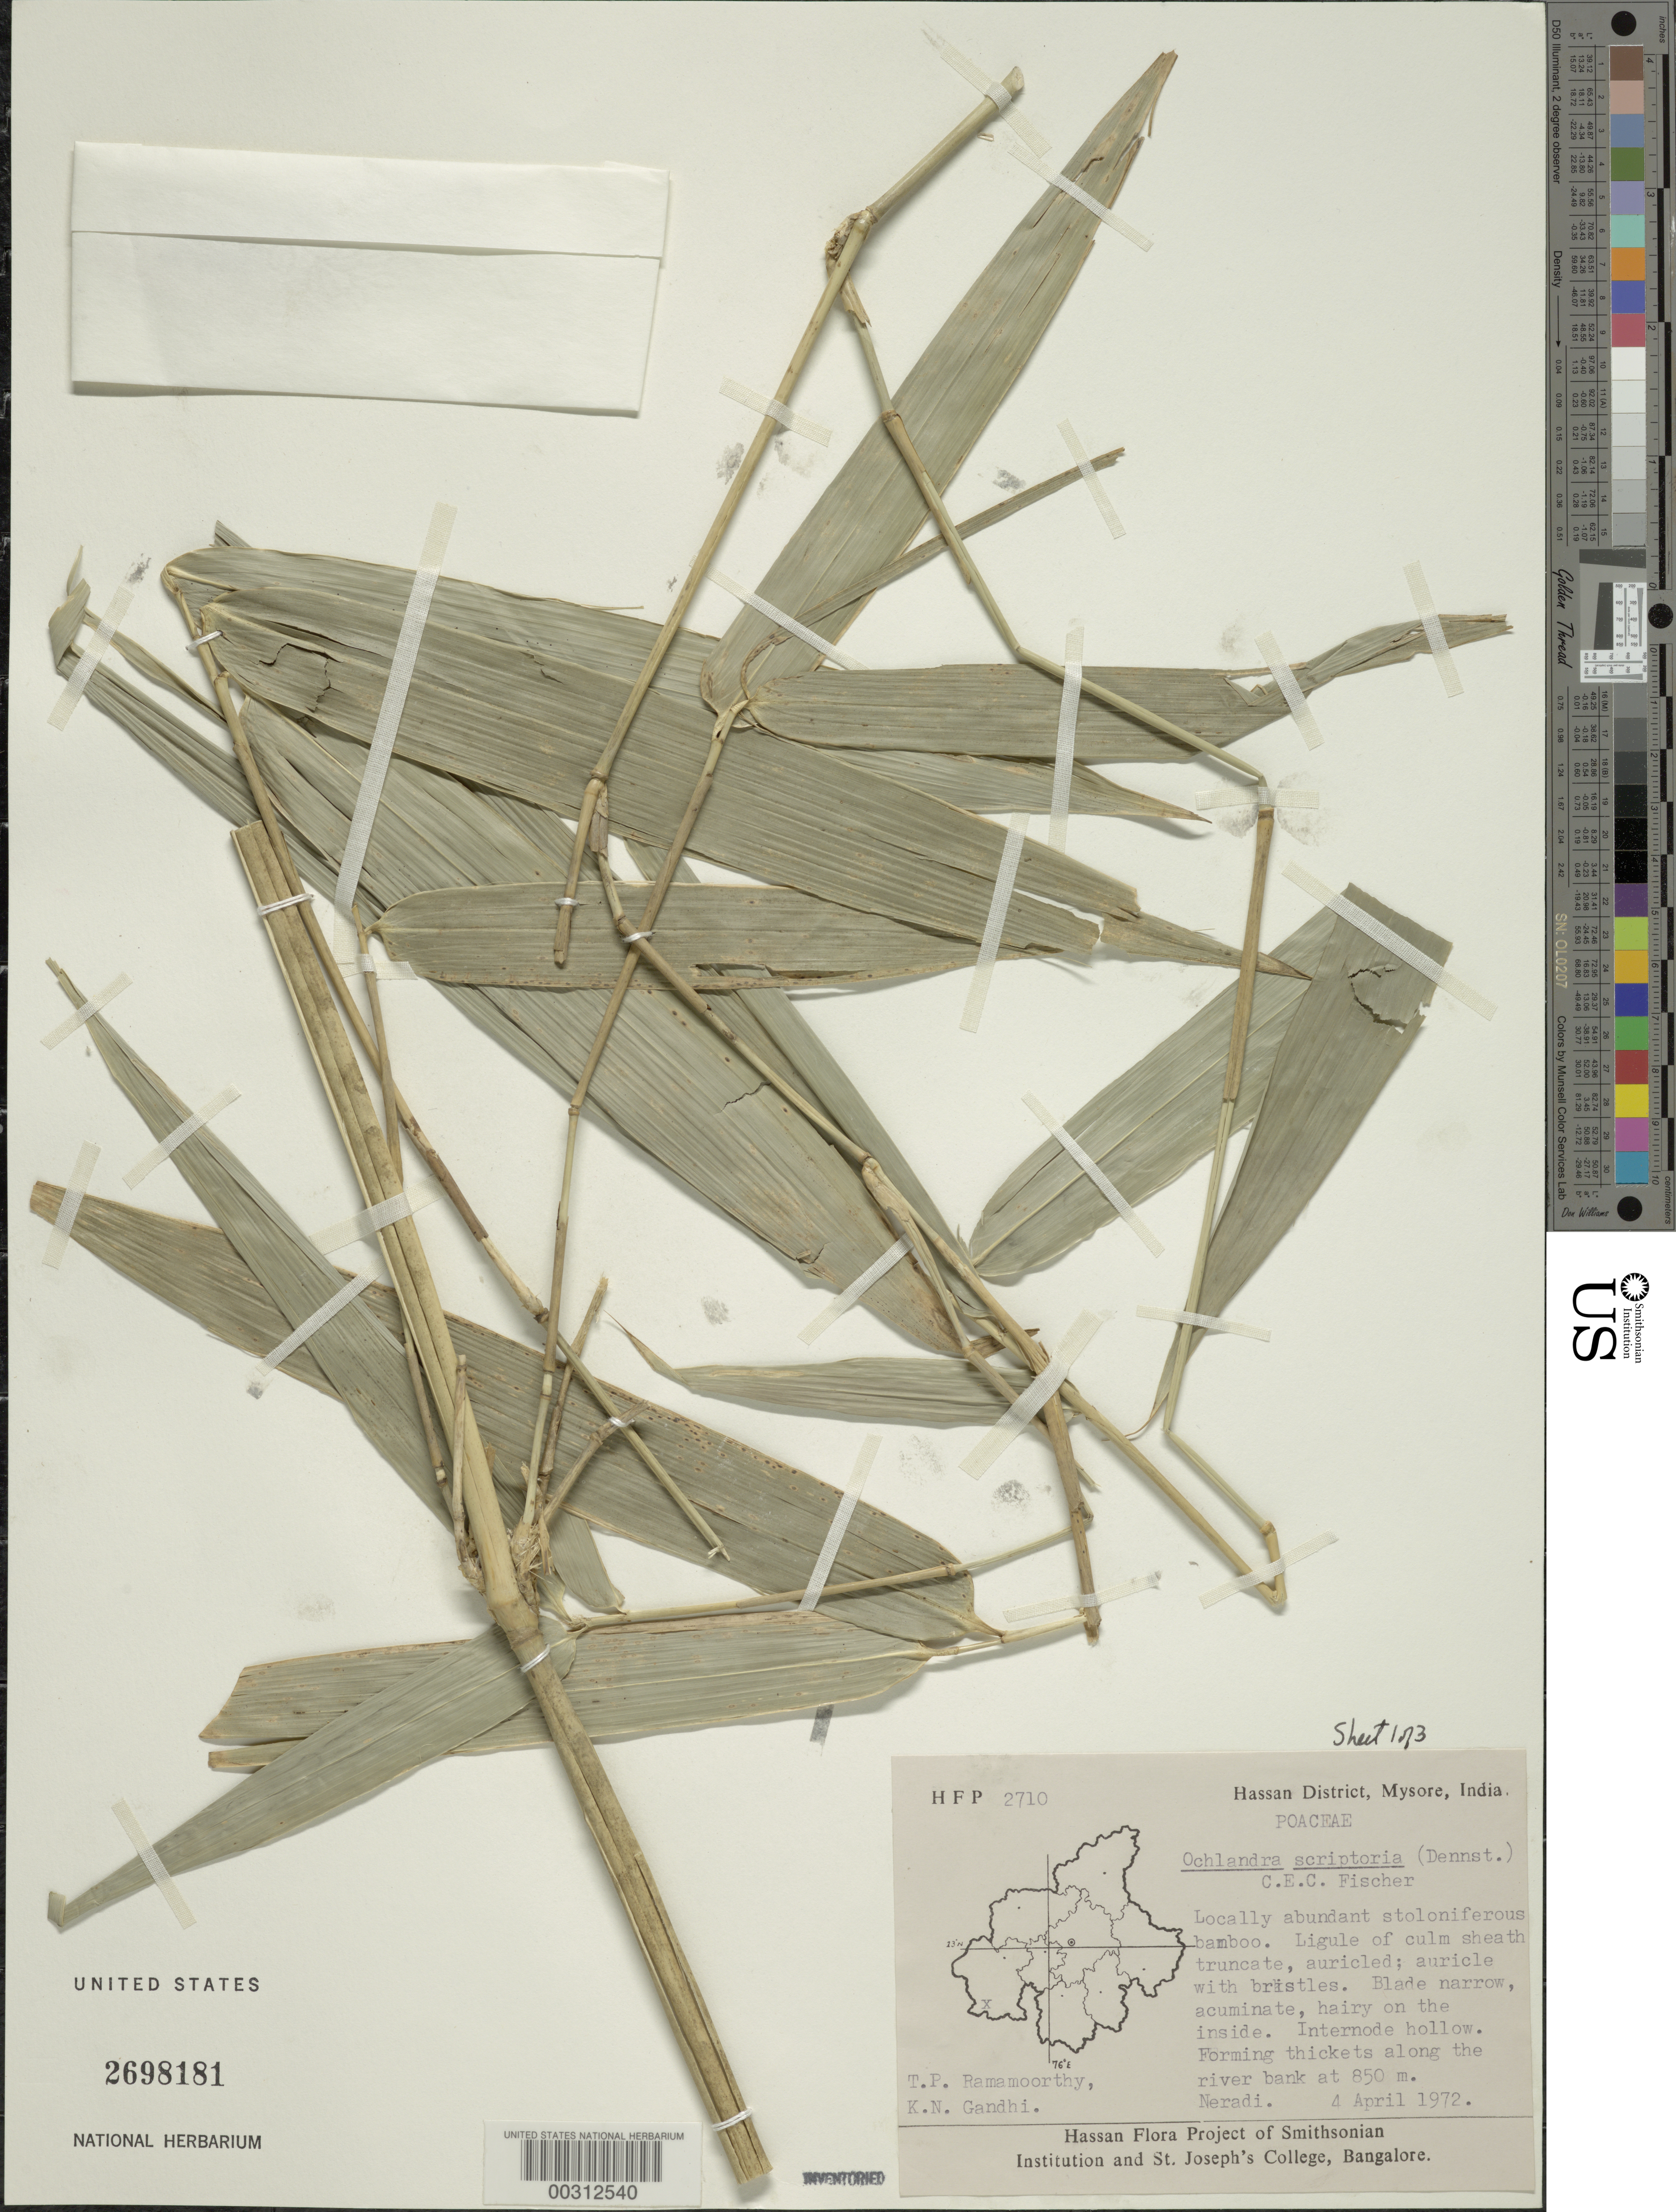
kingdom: Plantae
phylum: Tracheophyta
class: Liliopsida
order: Poales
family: Poaceae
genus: Ochlandra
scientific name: Ochlandra scriptoria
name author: (Dennst.) C.E.C. Fisch.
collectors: T. P. Ramamoorthy & K. N. Gandhi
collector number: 2710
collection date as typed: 04 Apr 1972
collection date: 1972-04-04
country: India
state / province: Karnataka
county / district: Hassan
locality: Neradi, mysore state [mysore state = karnataka.]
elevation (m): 850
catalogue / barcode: US 2698181